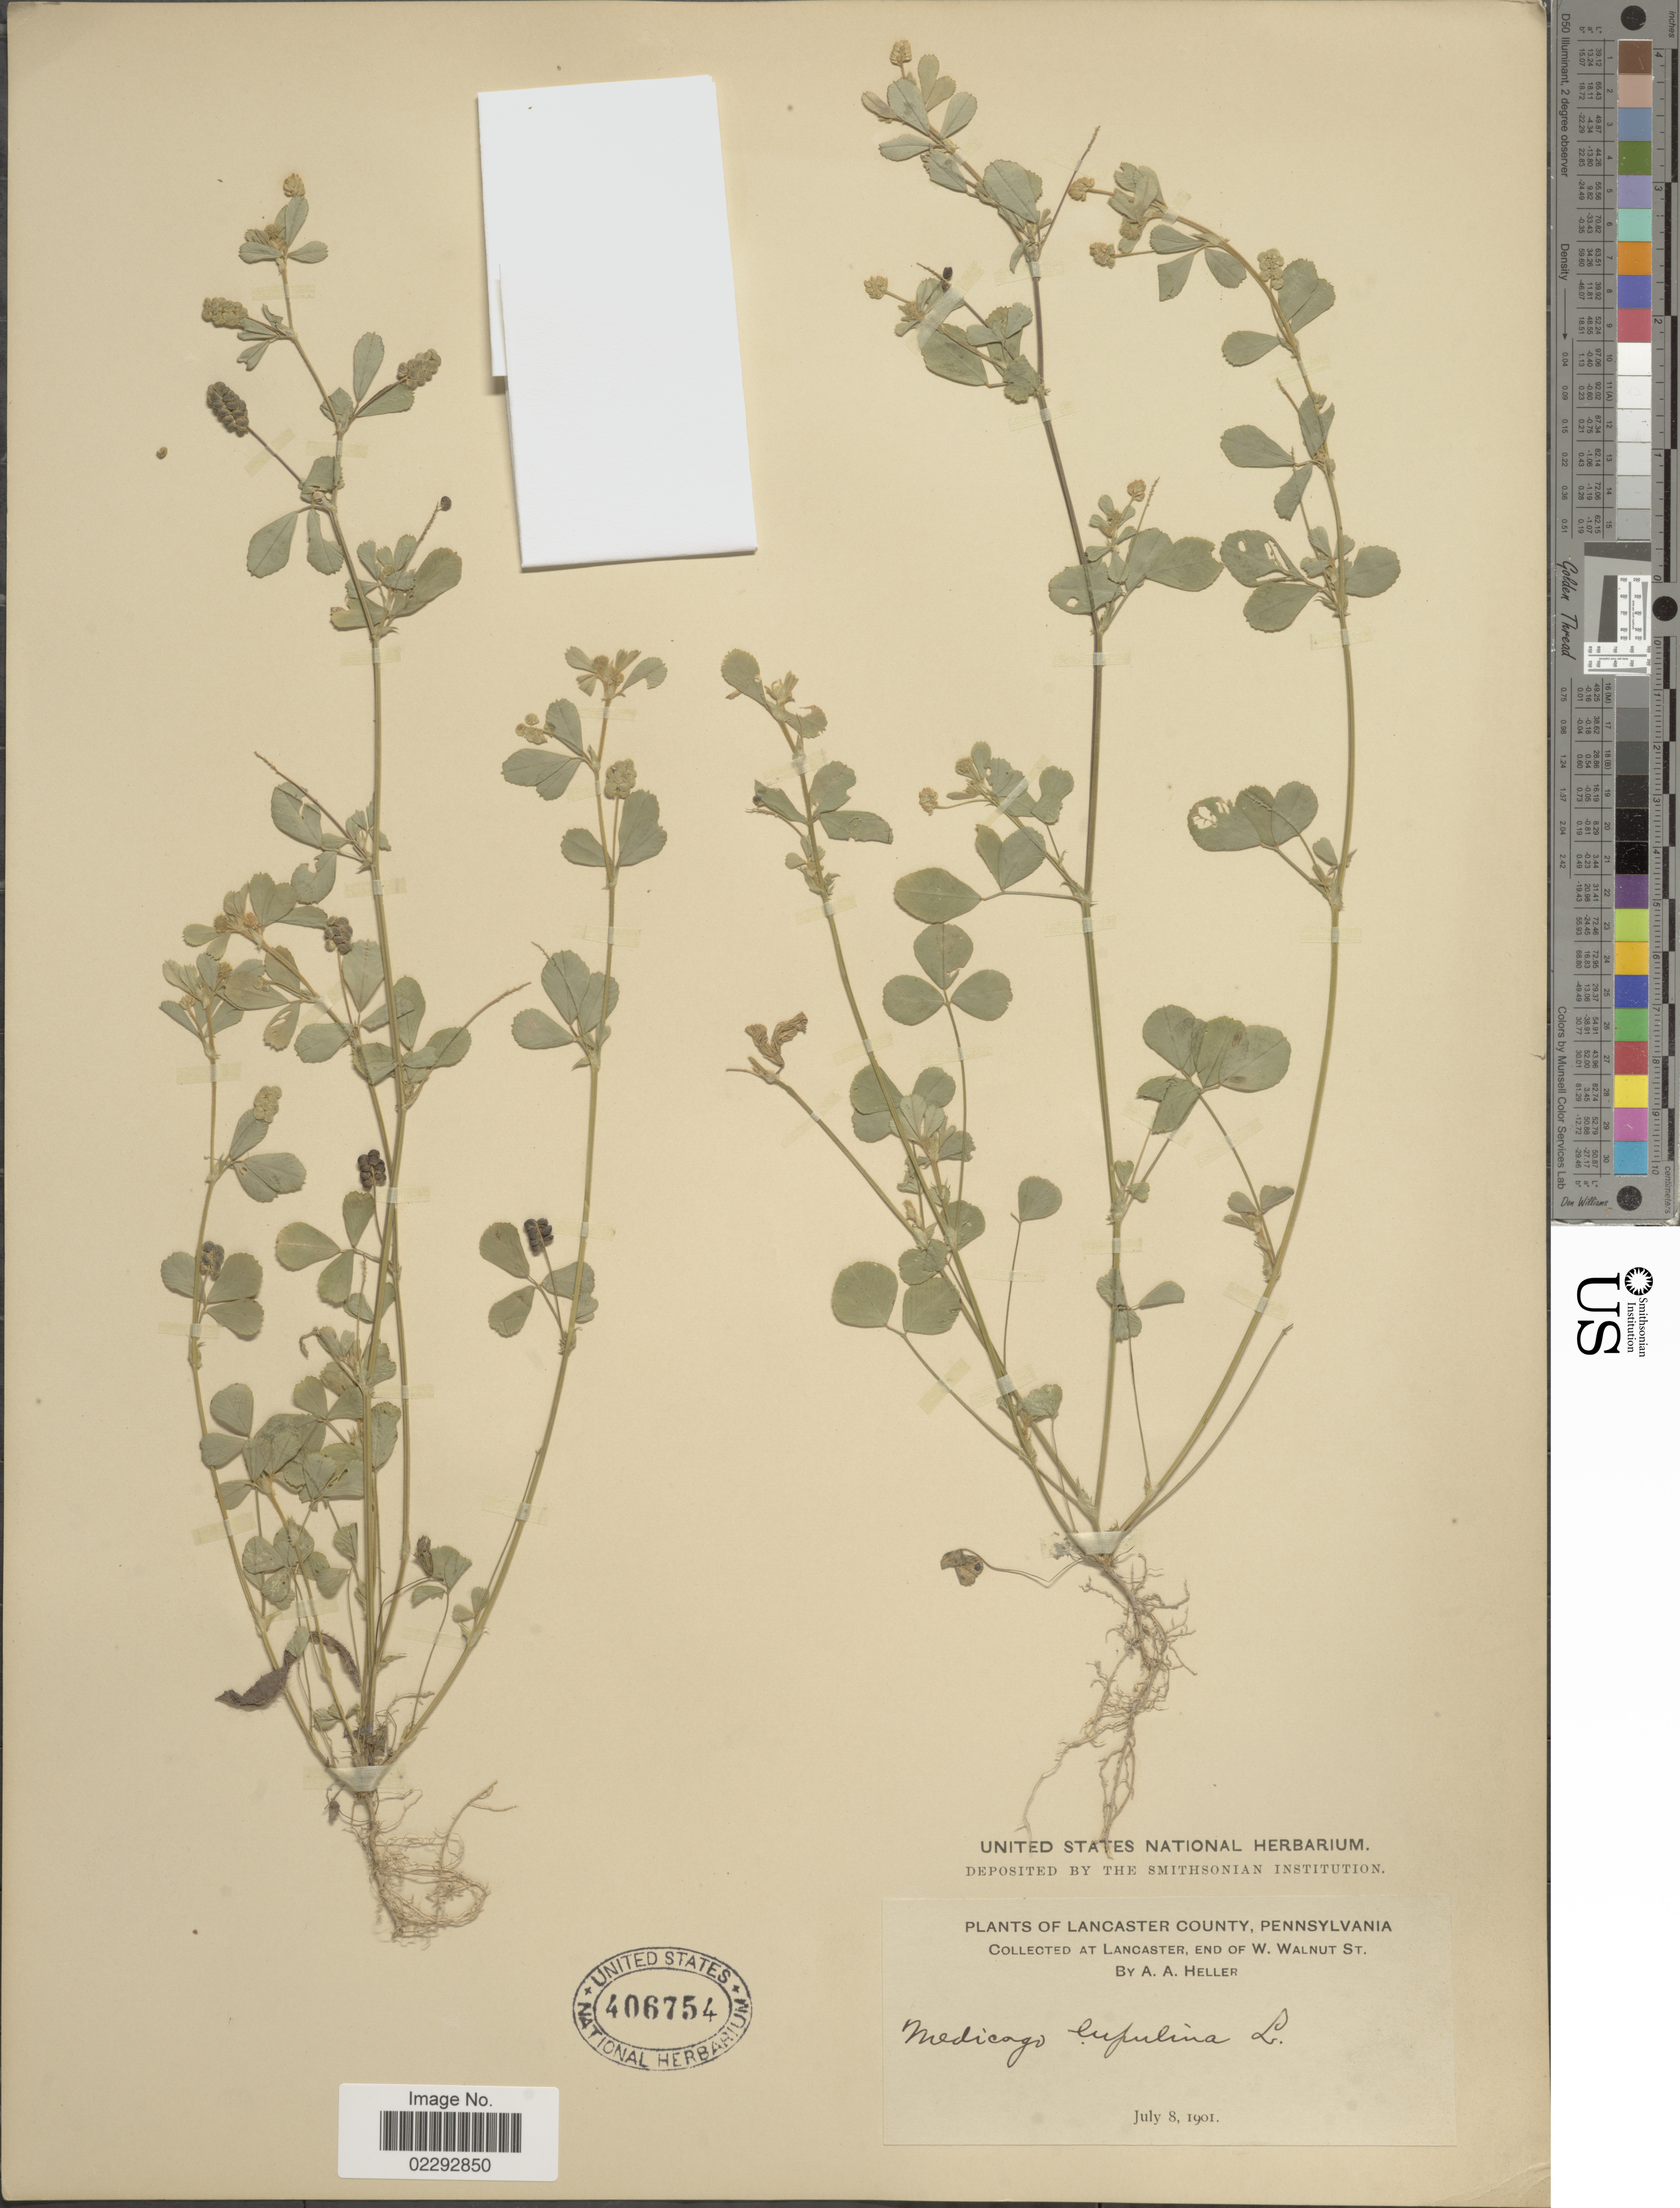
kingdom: Plantae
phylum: Tracheophyta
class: Magnoliopsida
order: Fabales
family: Fabaceae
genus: Medicago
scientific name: Medicago lupulina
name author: L.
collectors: A. A. Heller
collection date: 1901-07-08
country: United States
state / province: Pennsylvania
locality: Lancaster County, Pennsylvania. At Lancaster end of W. Walnut st.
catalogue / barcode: US 406754